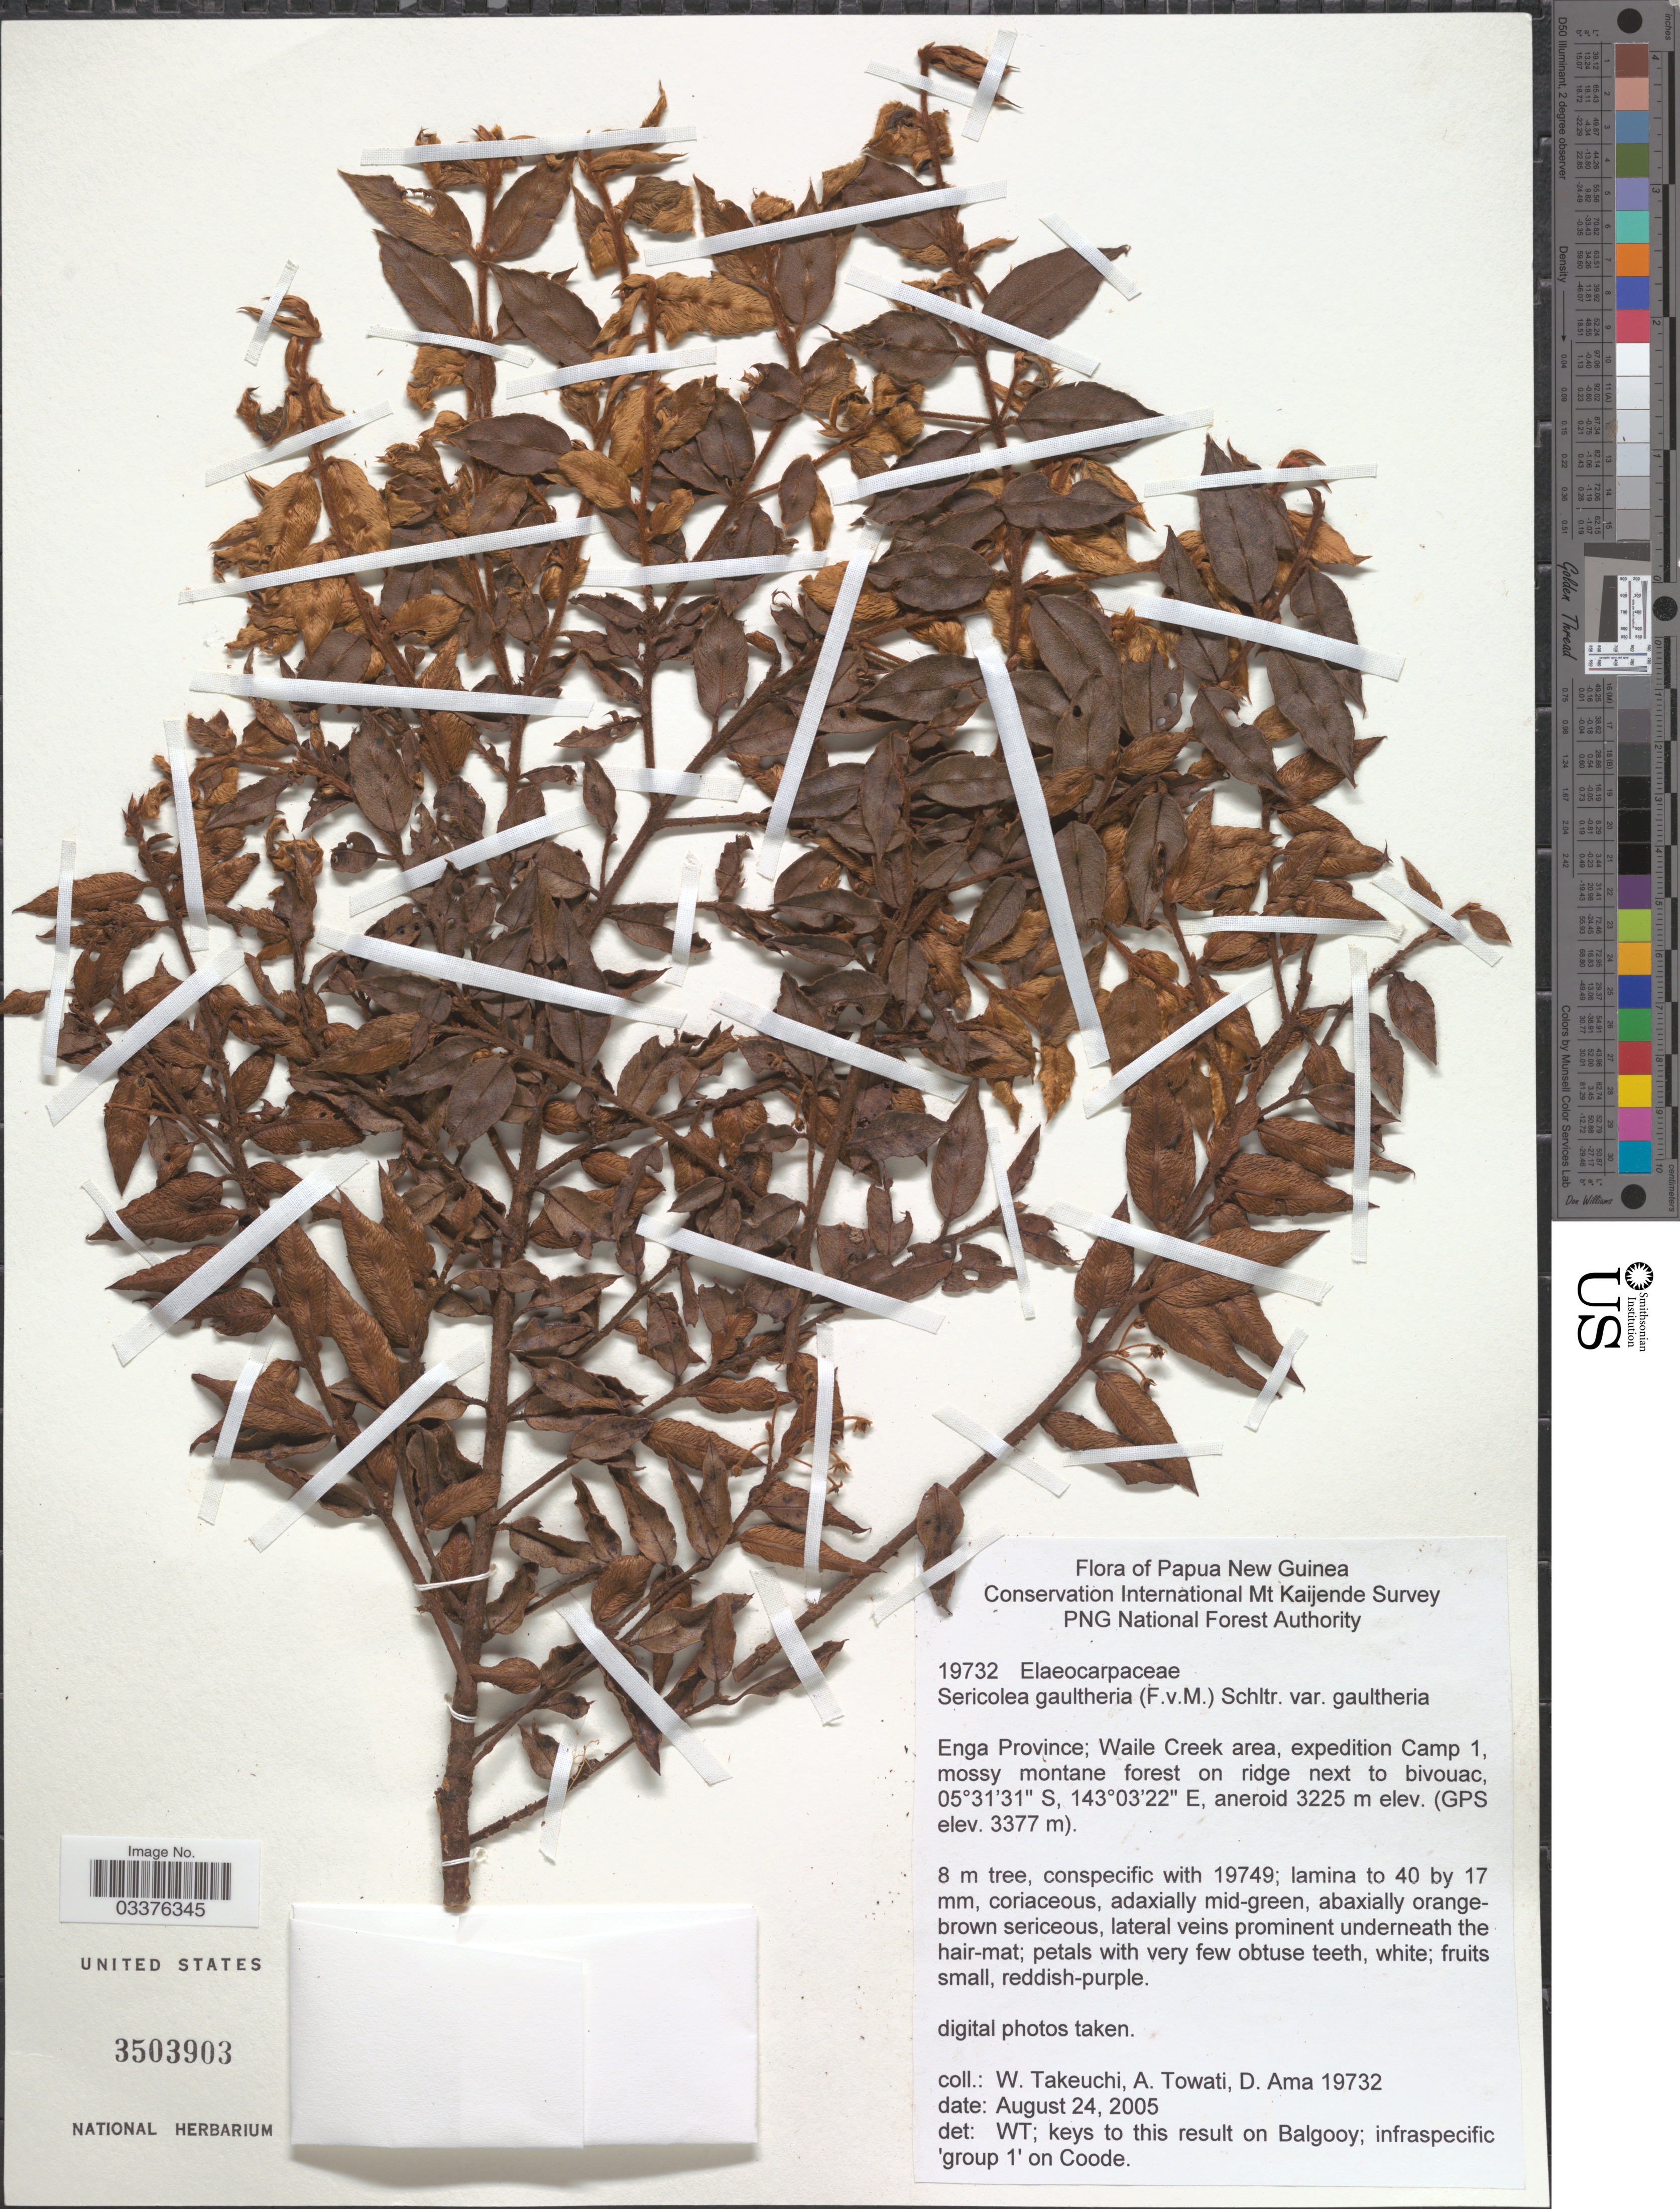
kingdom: Plantae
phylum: Tracheophyta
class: Magnoliopsida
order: Oxalidales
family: Elaeocarpaceae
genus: Sericolea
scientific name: Sericolea gaultheria var. gaultheria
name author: (F. Muell.) Schltr.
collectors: W. Takeuchi, A. Towati & D. Ama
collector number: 19732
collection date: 2005-08-24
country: Papua New Guinea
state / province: Enga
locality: Waile Creek area, expedition Camp 1.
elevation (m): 3225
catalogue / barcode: US 3503903